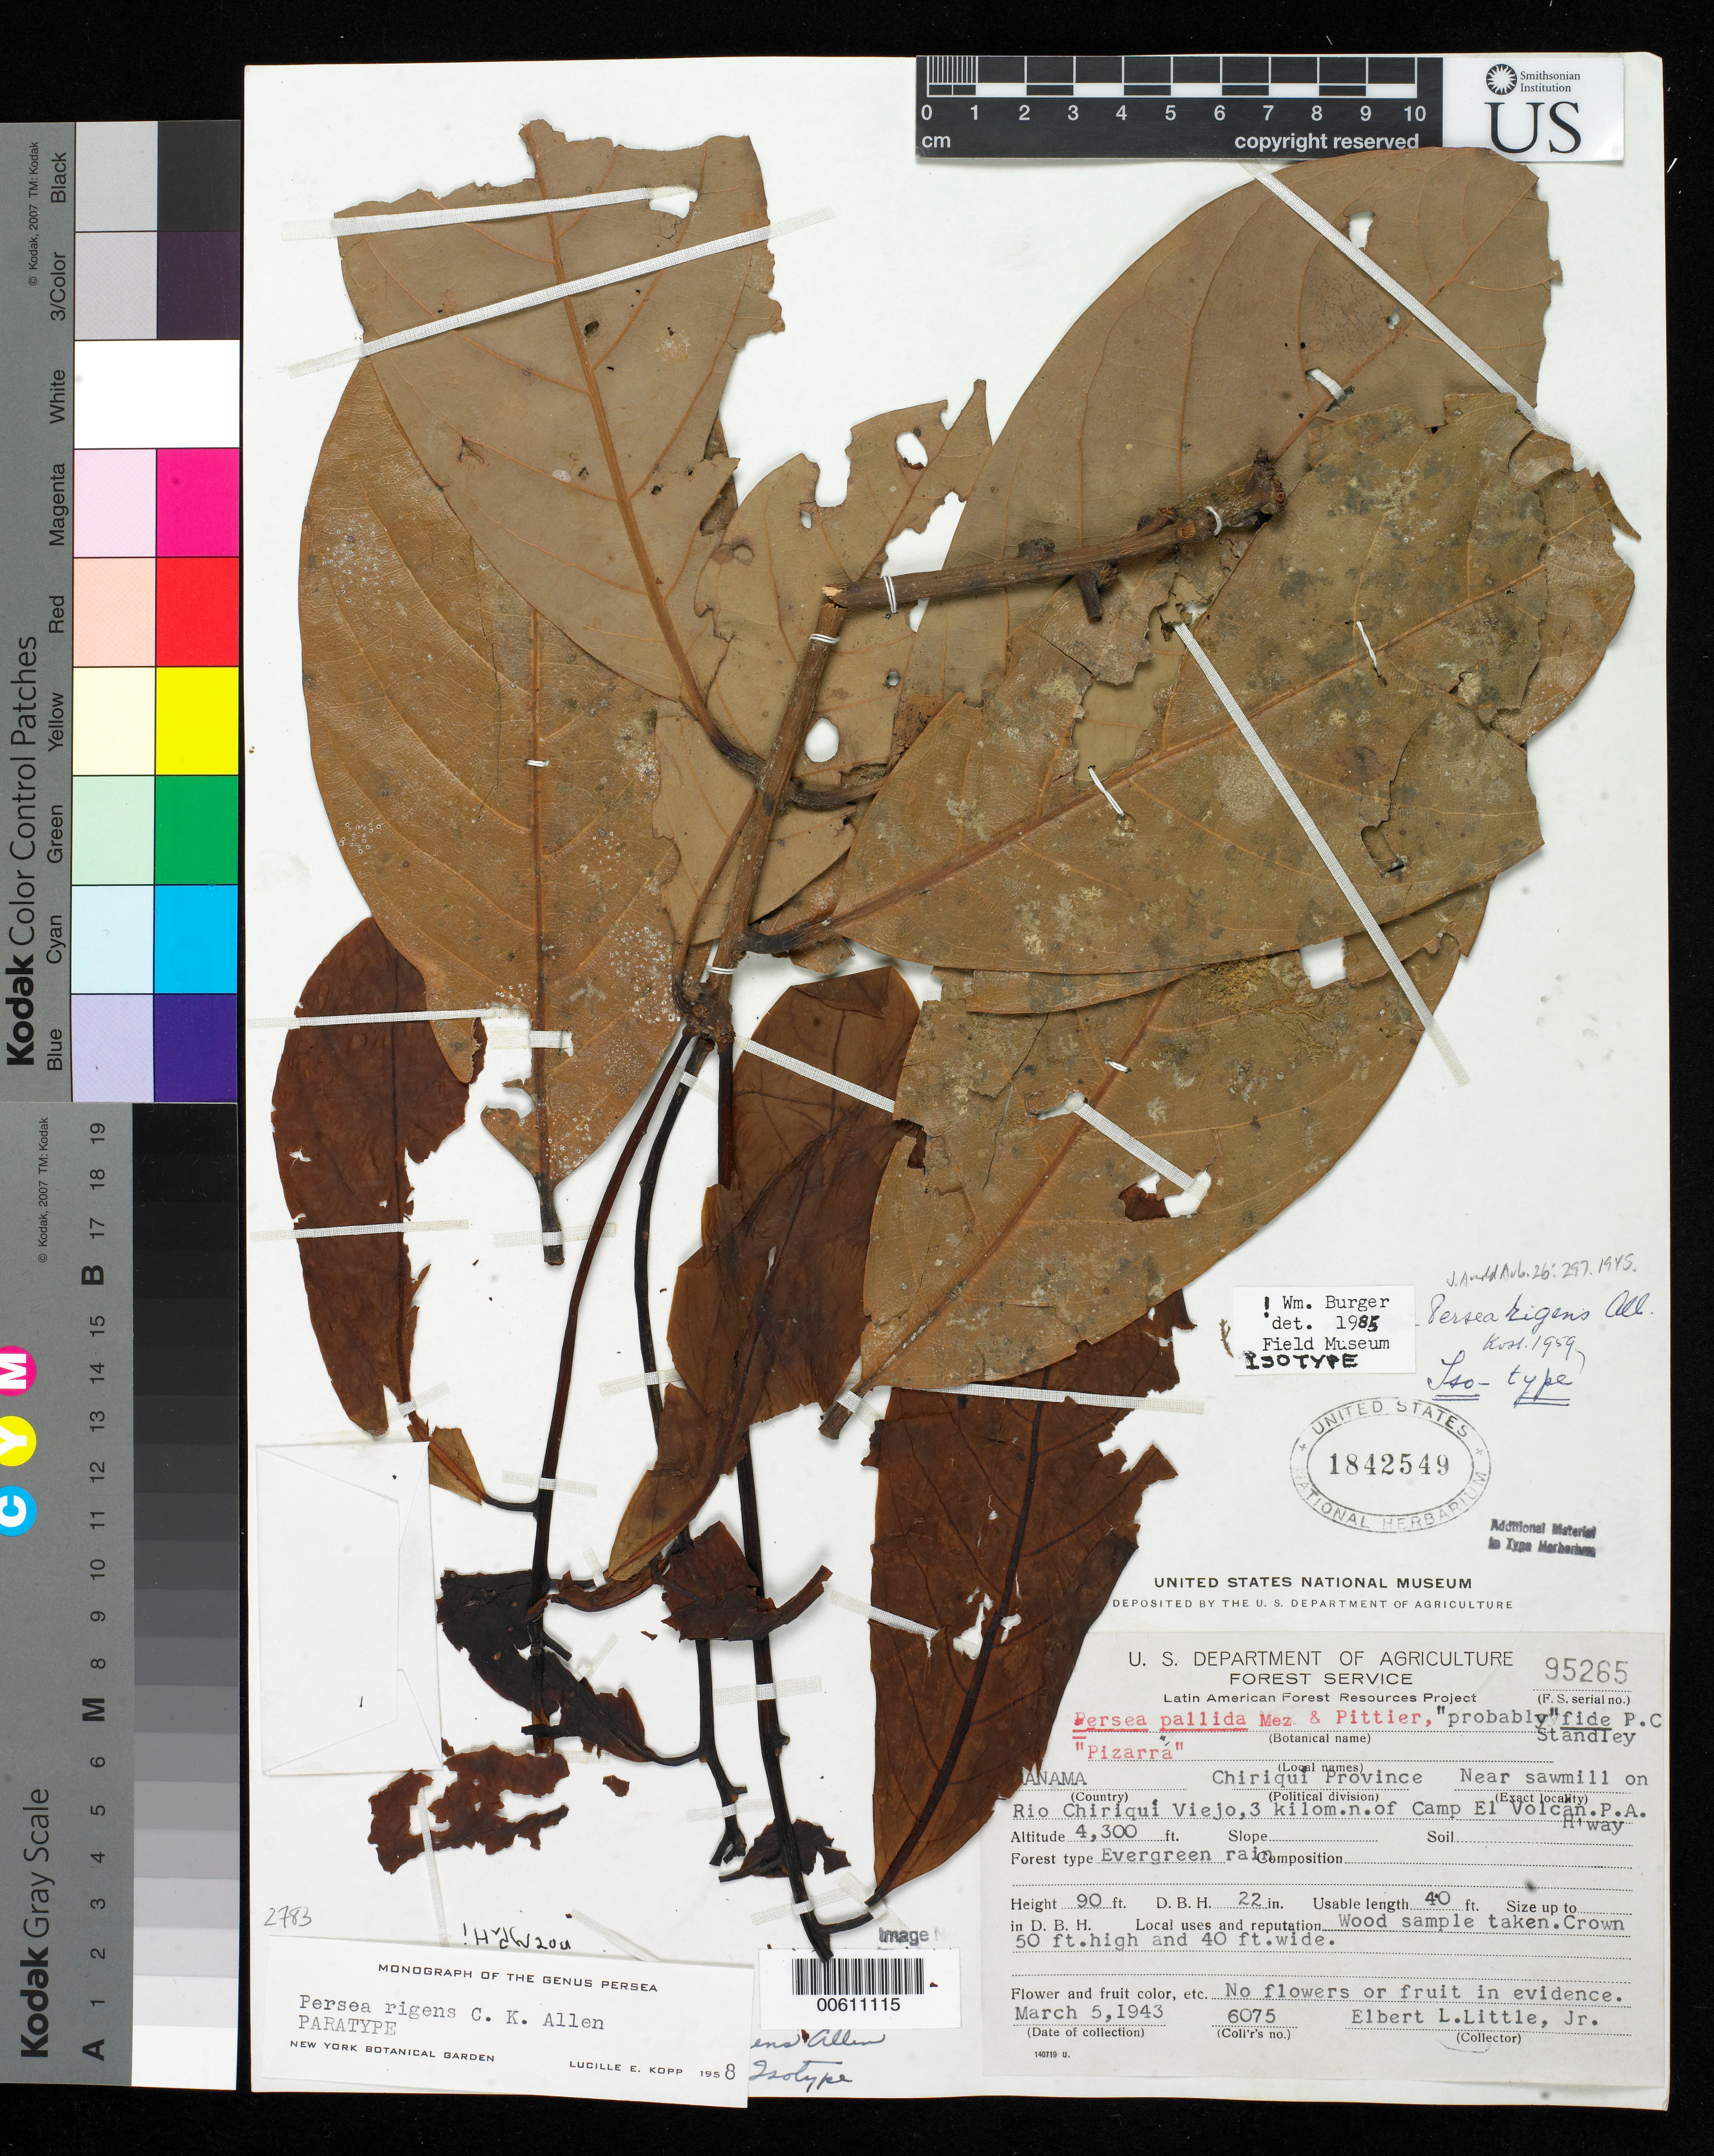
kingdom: Plantae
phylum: Tracheophyta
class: Magnoliopsida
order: Laurales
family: Lauraceae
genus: Persea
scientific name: Persea rigens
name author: C.K. Allen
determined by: Kopp, L. E., (NY), New York Botanical Garden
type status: Syntype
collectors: E. L. Little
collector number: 6075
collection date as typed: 05 Mar 1943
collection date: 1943-03-05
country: Panama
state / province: Chiriquí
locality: Near sawmill on Rio Chiriqui Viejo, 3 kilometer N of Camp el Volcan. P. A. H'Way.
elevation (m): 1311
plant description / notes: Annotated as "paratype" by L. Kopp (1958), as "isotype" by W. Burger (1985). Two collections apparently confused or mixed. For discussion of typification see Mem. NYBG 14: 24 (1966) and Novon 12: 584 (2002).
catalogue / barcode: US 1842549